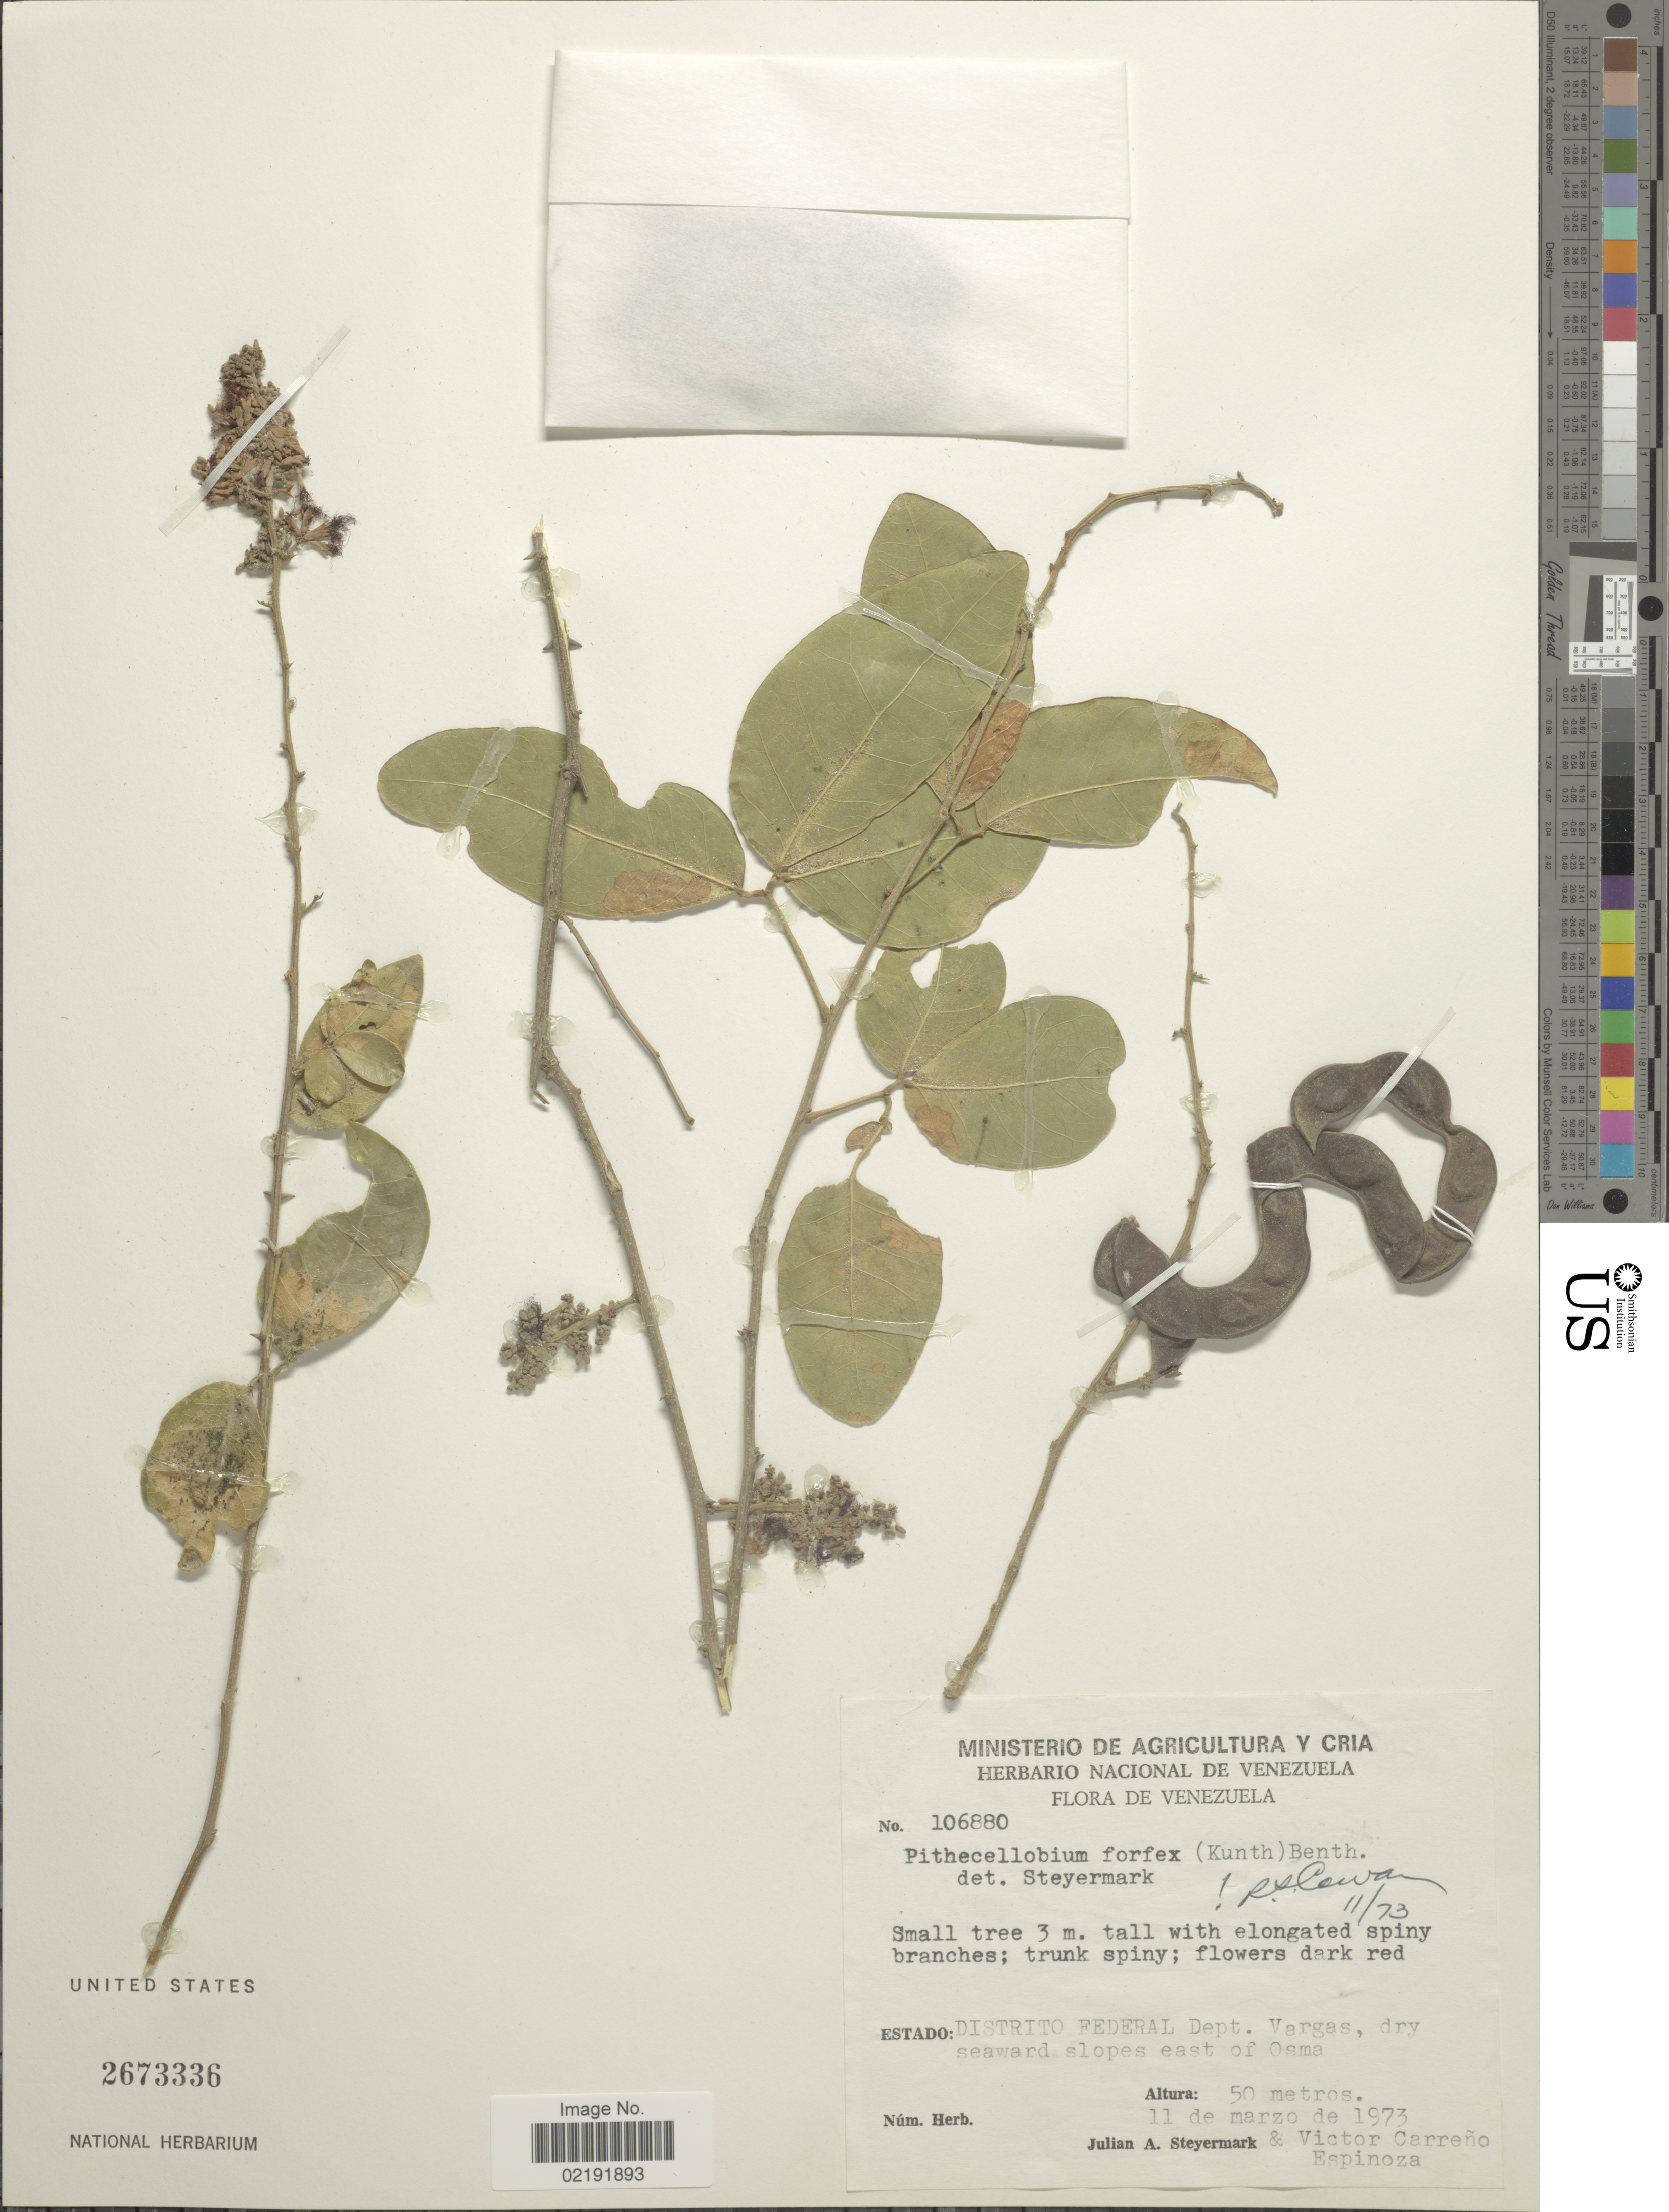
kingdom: Plantae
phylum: Tracheophyta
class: Magnoliopsida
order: Fabales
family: Fabaceae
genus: Pithecellobium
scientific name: Pithecellobium roseum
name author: (Vahl) Barneby & J.W. Grimes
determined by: U.S. National Herbarium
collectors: J. Steyermark & V. Espinoza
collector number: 106880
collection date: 1973-03-11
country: Venezuela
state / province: Vargas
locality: Estado: Distrito Federal Dept. Vargas, dry seaward slopes east of Osma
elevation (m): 50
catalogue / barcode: US 2673336